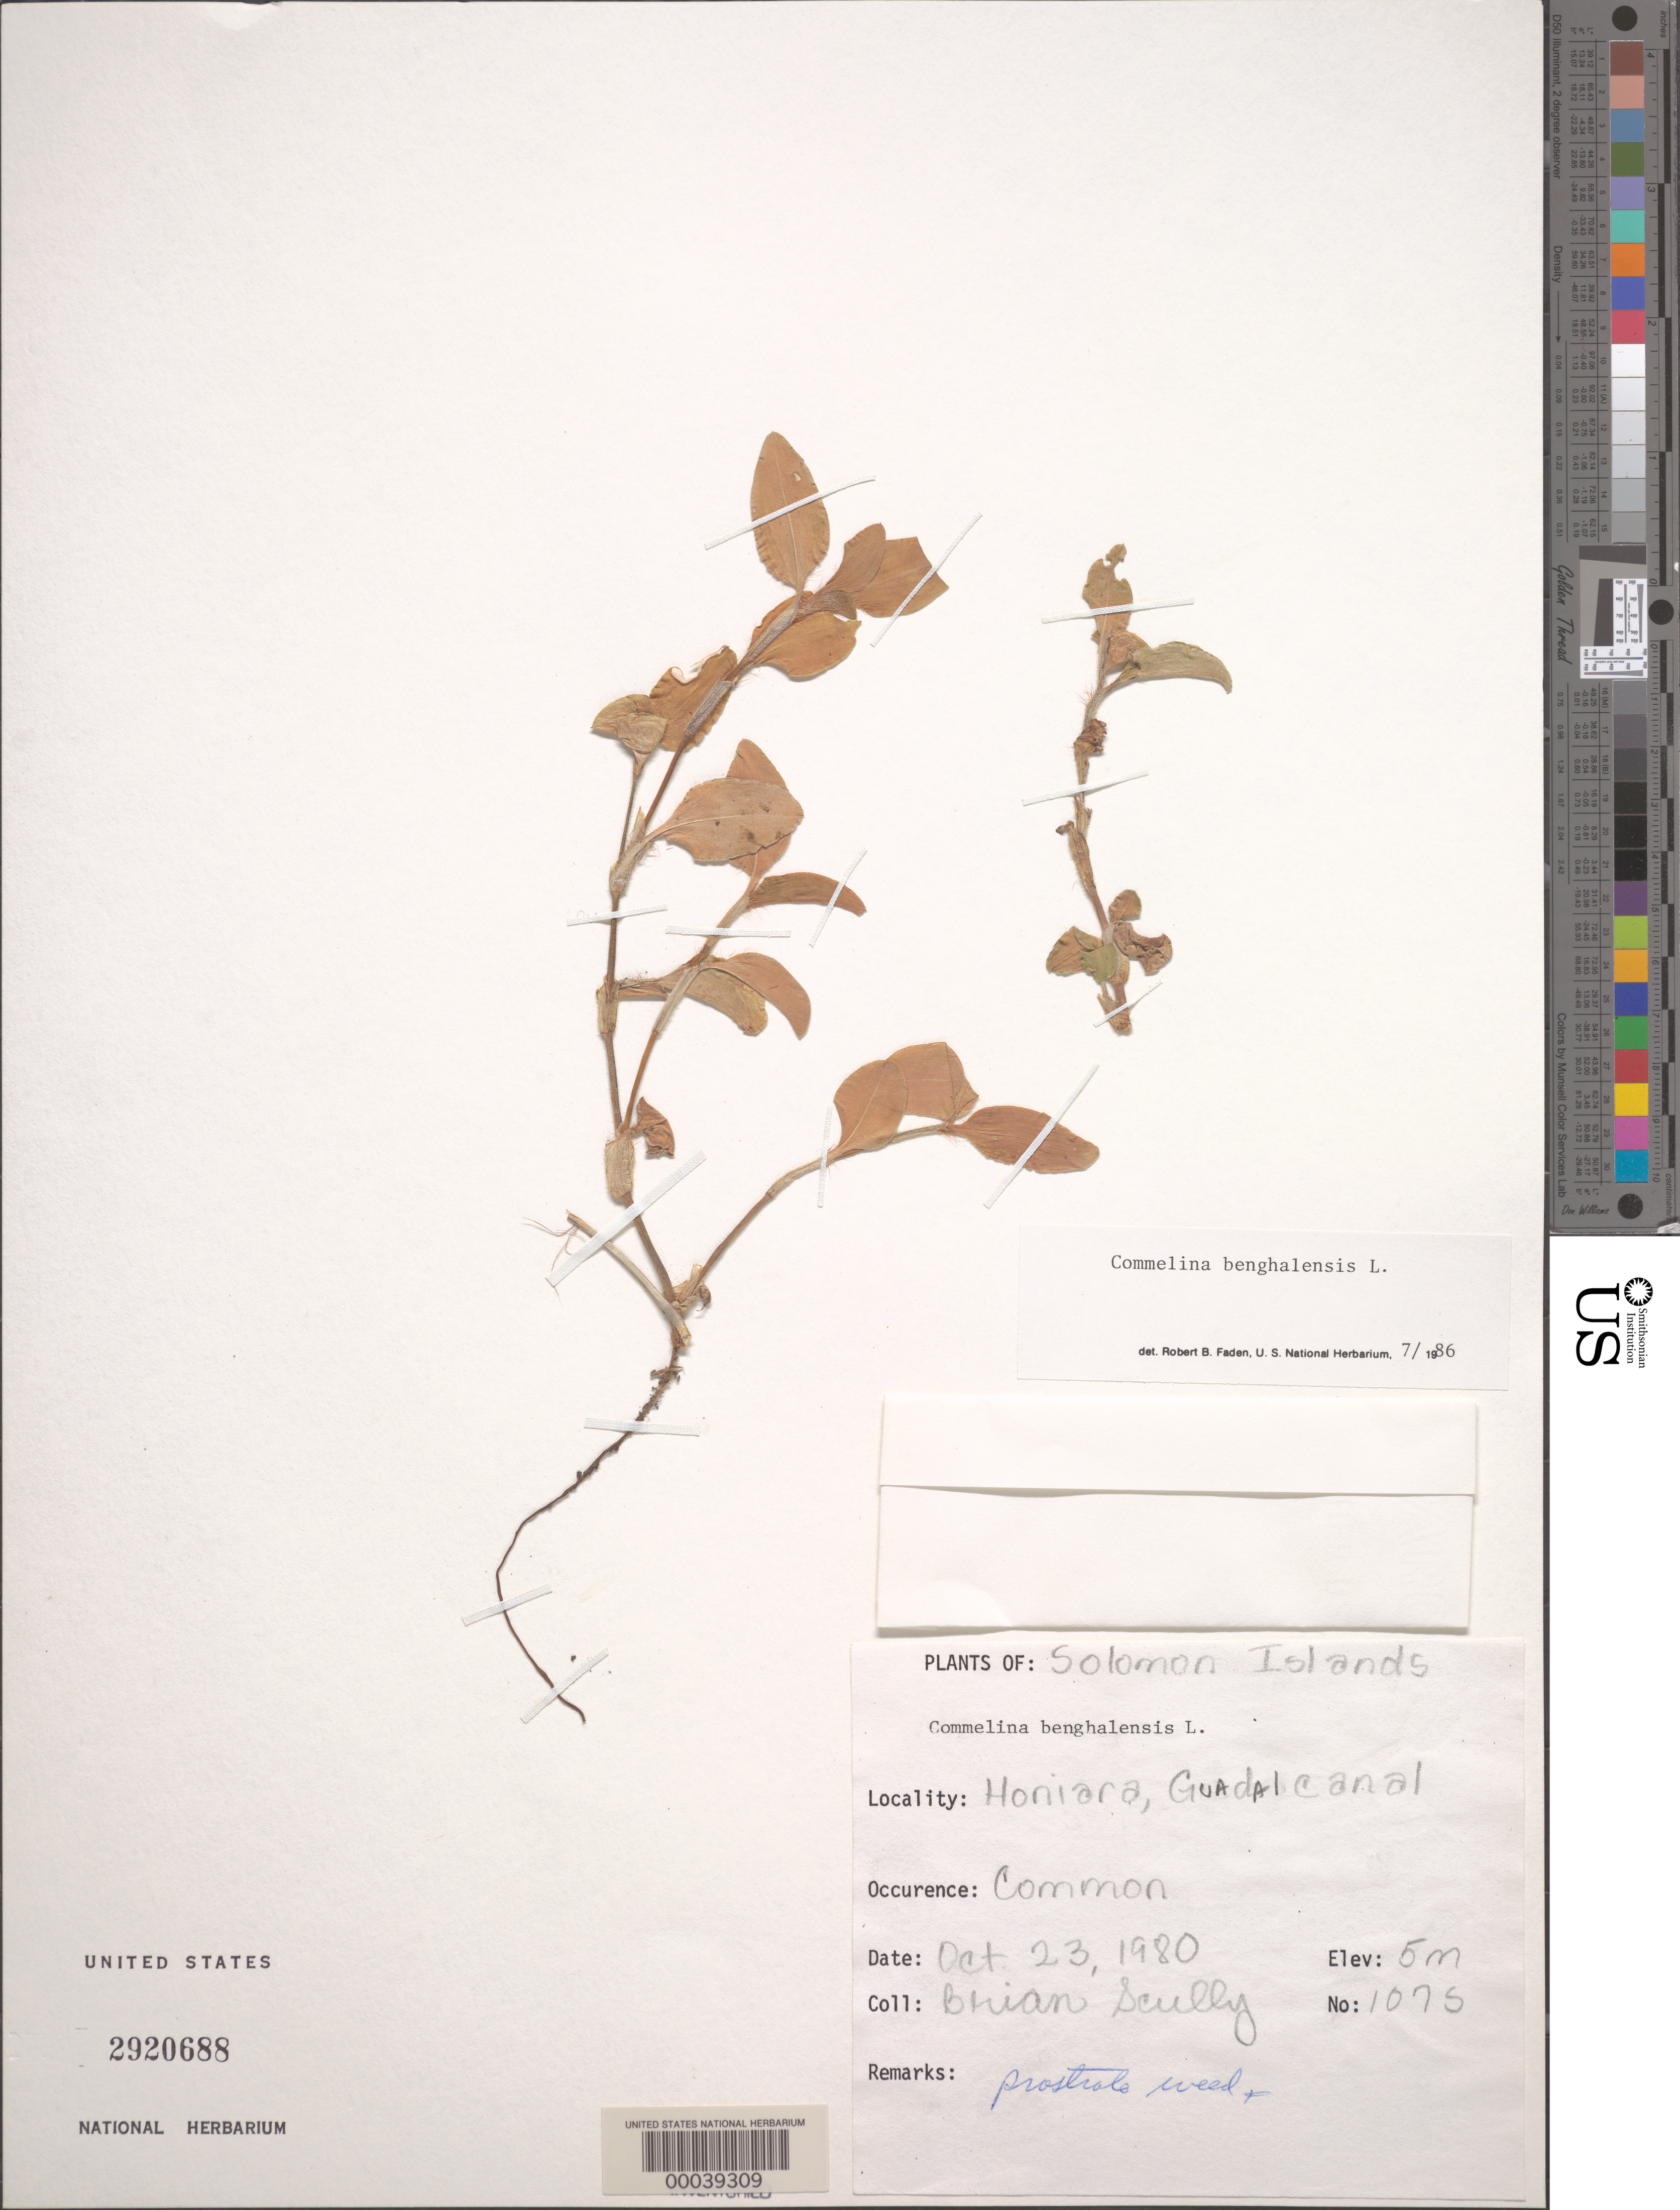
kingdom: Plantae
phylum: Tracheophyta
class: Liliopsida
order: Commelinales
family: Commelinaceae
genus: Commelina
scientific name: Commelina benghalensis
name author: L.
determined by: Faden, Robert B., (US), Smithsonian Institution - National Museum of Natural History (UNITED STATES)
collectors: B. Scully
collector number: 1075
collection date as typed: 23 Oct 1900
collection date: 1900-10-23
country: Solomon Islands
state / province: Guadalcanal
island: Guadalcanal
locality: Honiara. [province: capital territory?]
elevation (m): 5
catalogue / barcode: US 2920688